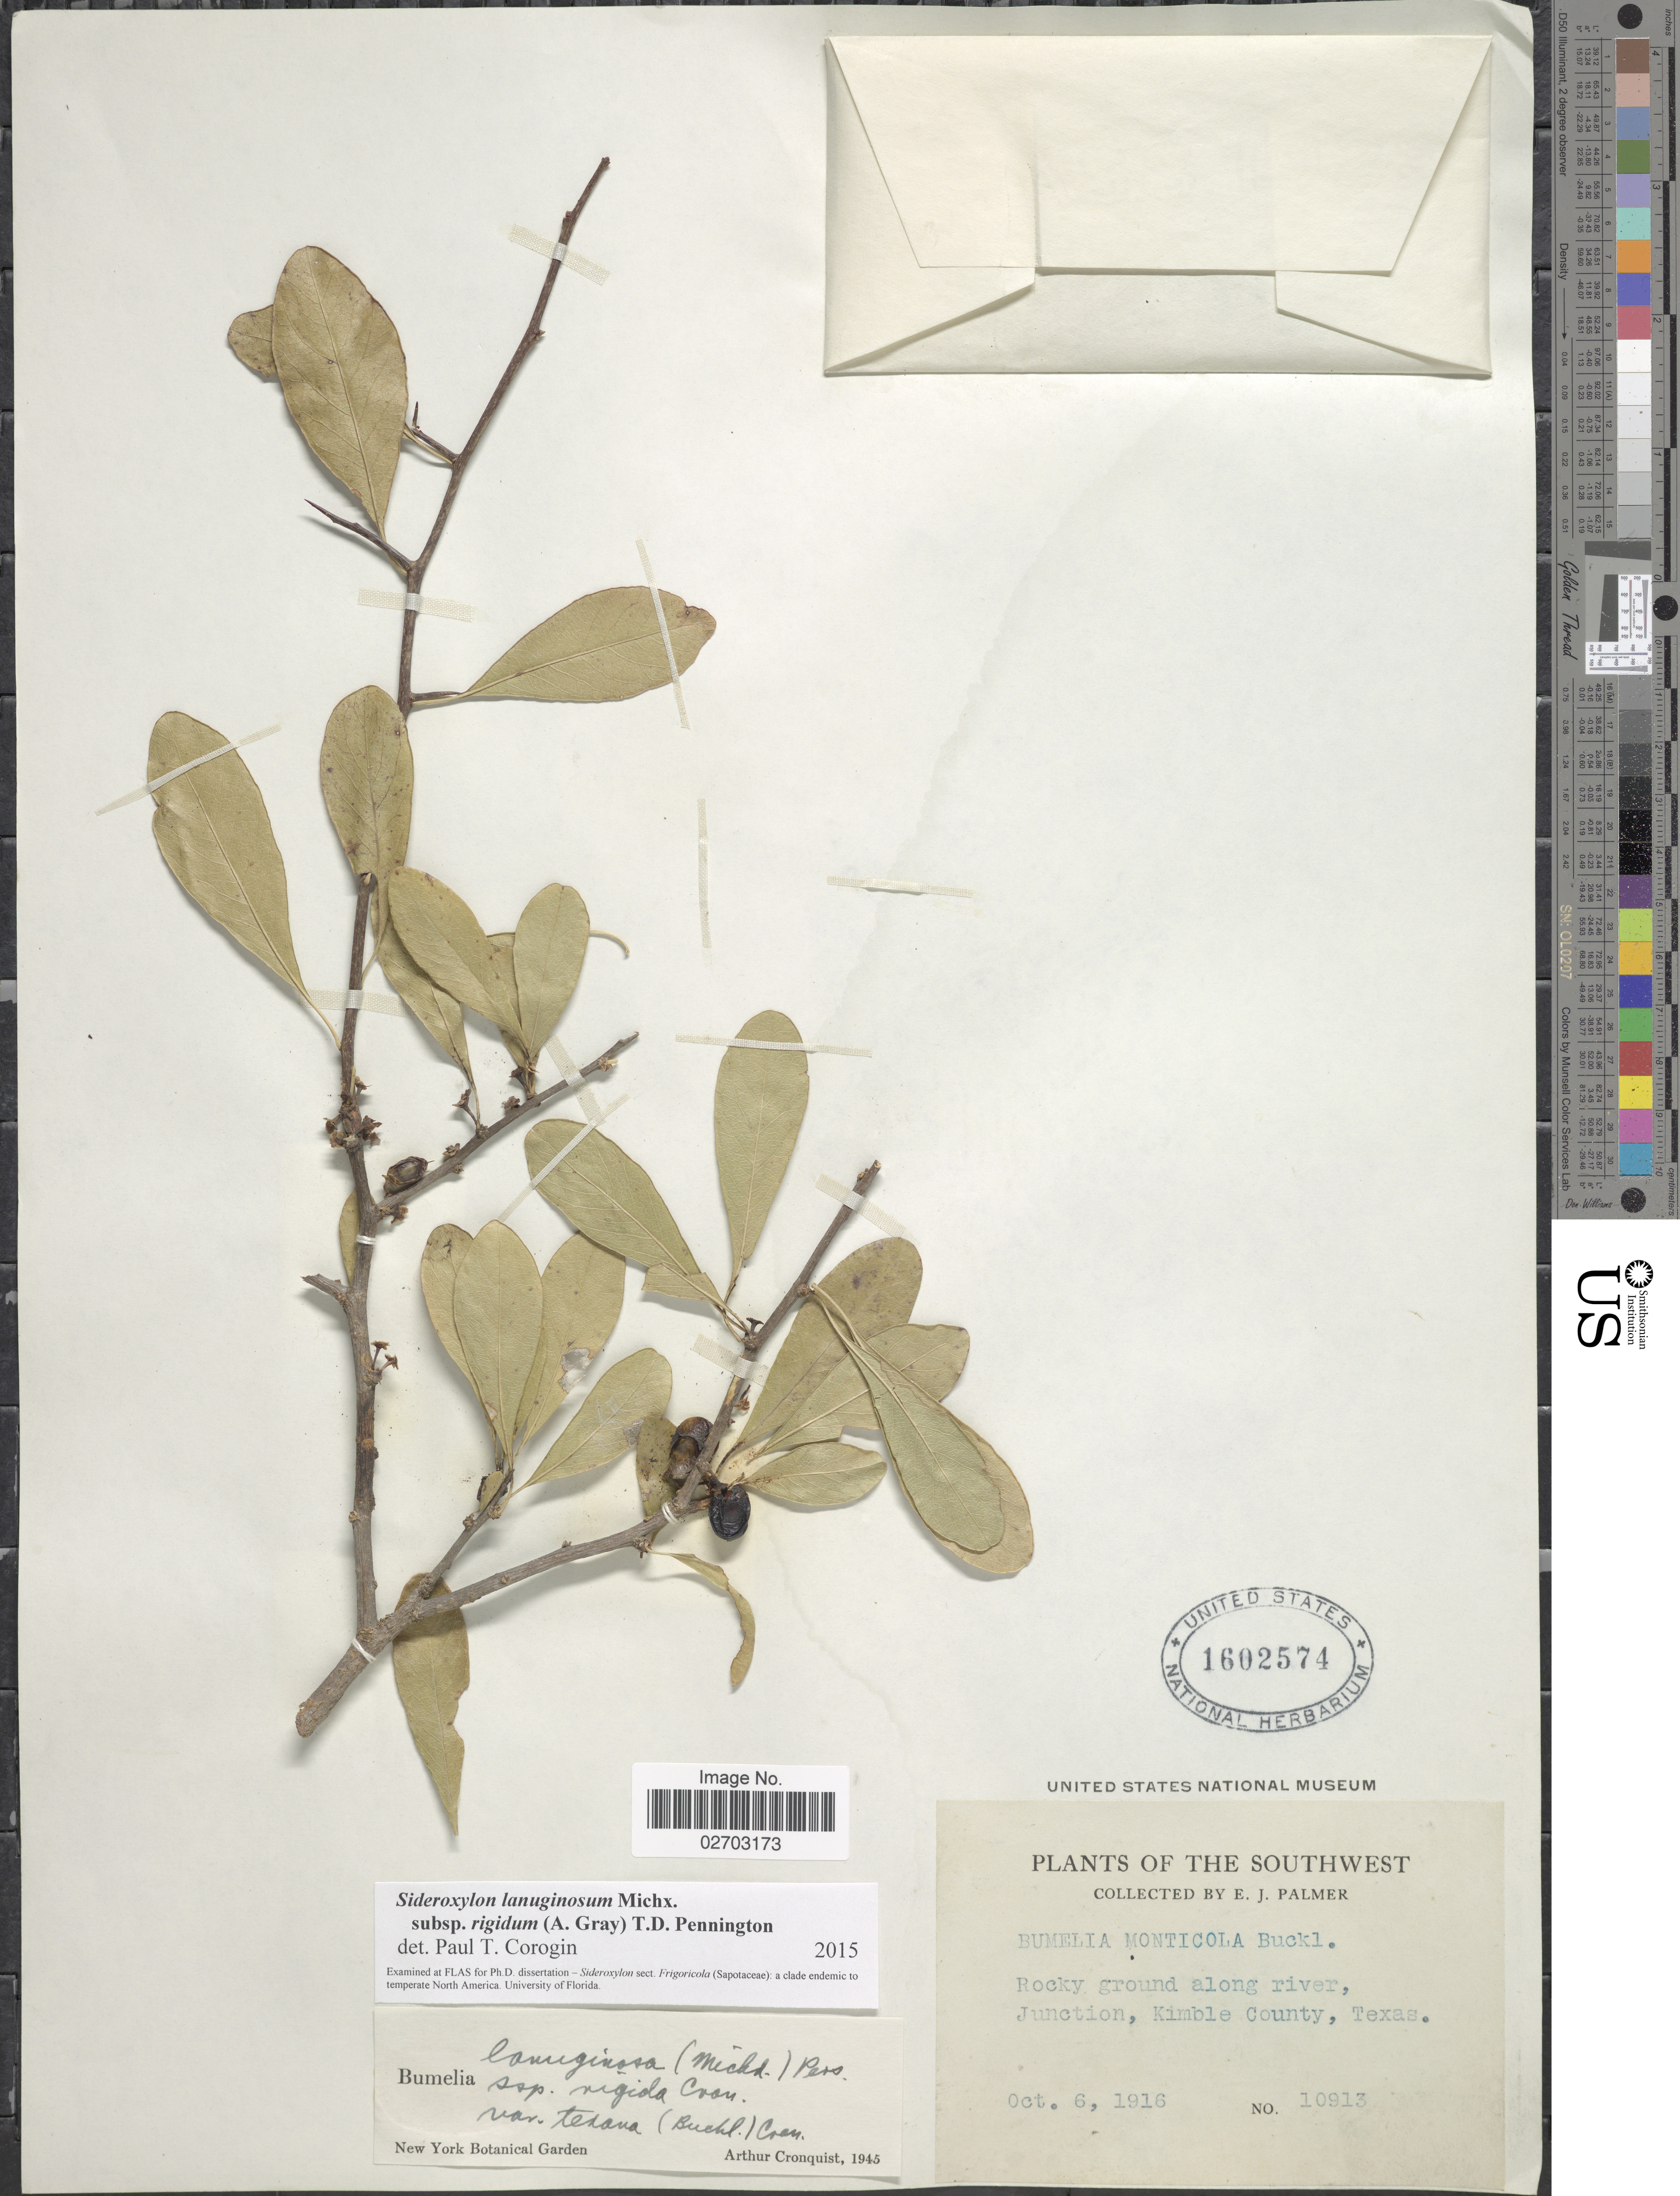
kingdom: Plantae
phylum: Tracheophyta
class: Magnoliopsida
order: Ericales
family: Sapotaceae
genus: Sideroxylon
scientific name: Sideroxylon lanuginosum subsp. rigidum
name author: (A. Gray) T.D. Penn.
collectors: E. J. Palmer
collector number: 10913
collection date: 1916-10-06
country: United States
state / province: Texas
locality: Southwest, rocky ground along river, Junction, Kimble County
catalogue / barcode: US 1602574